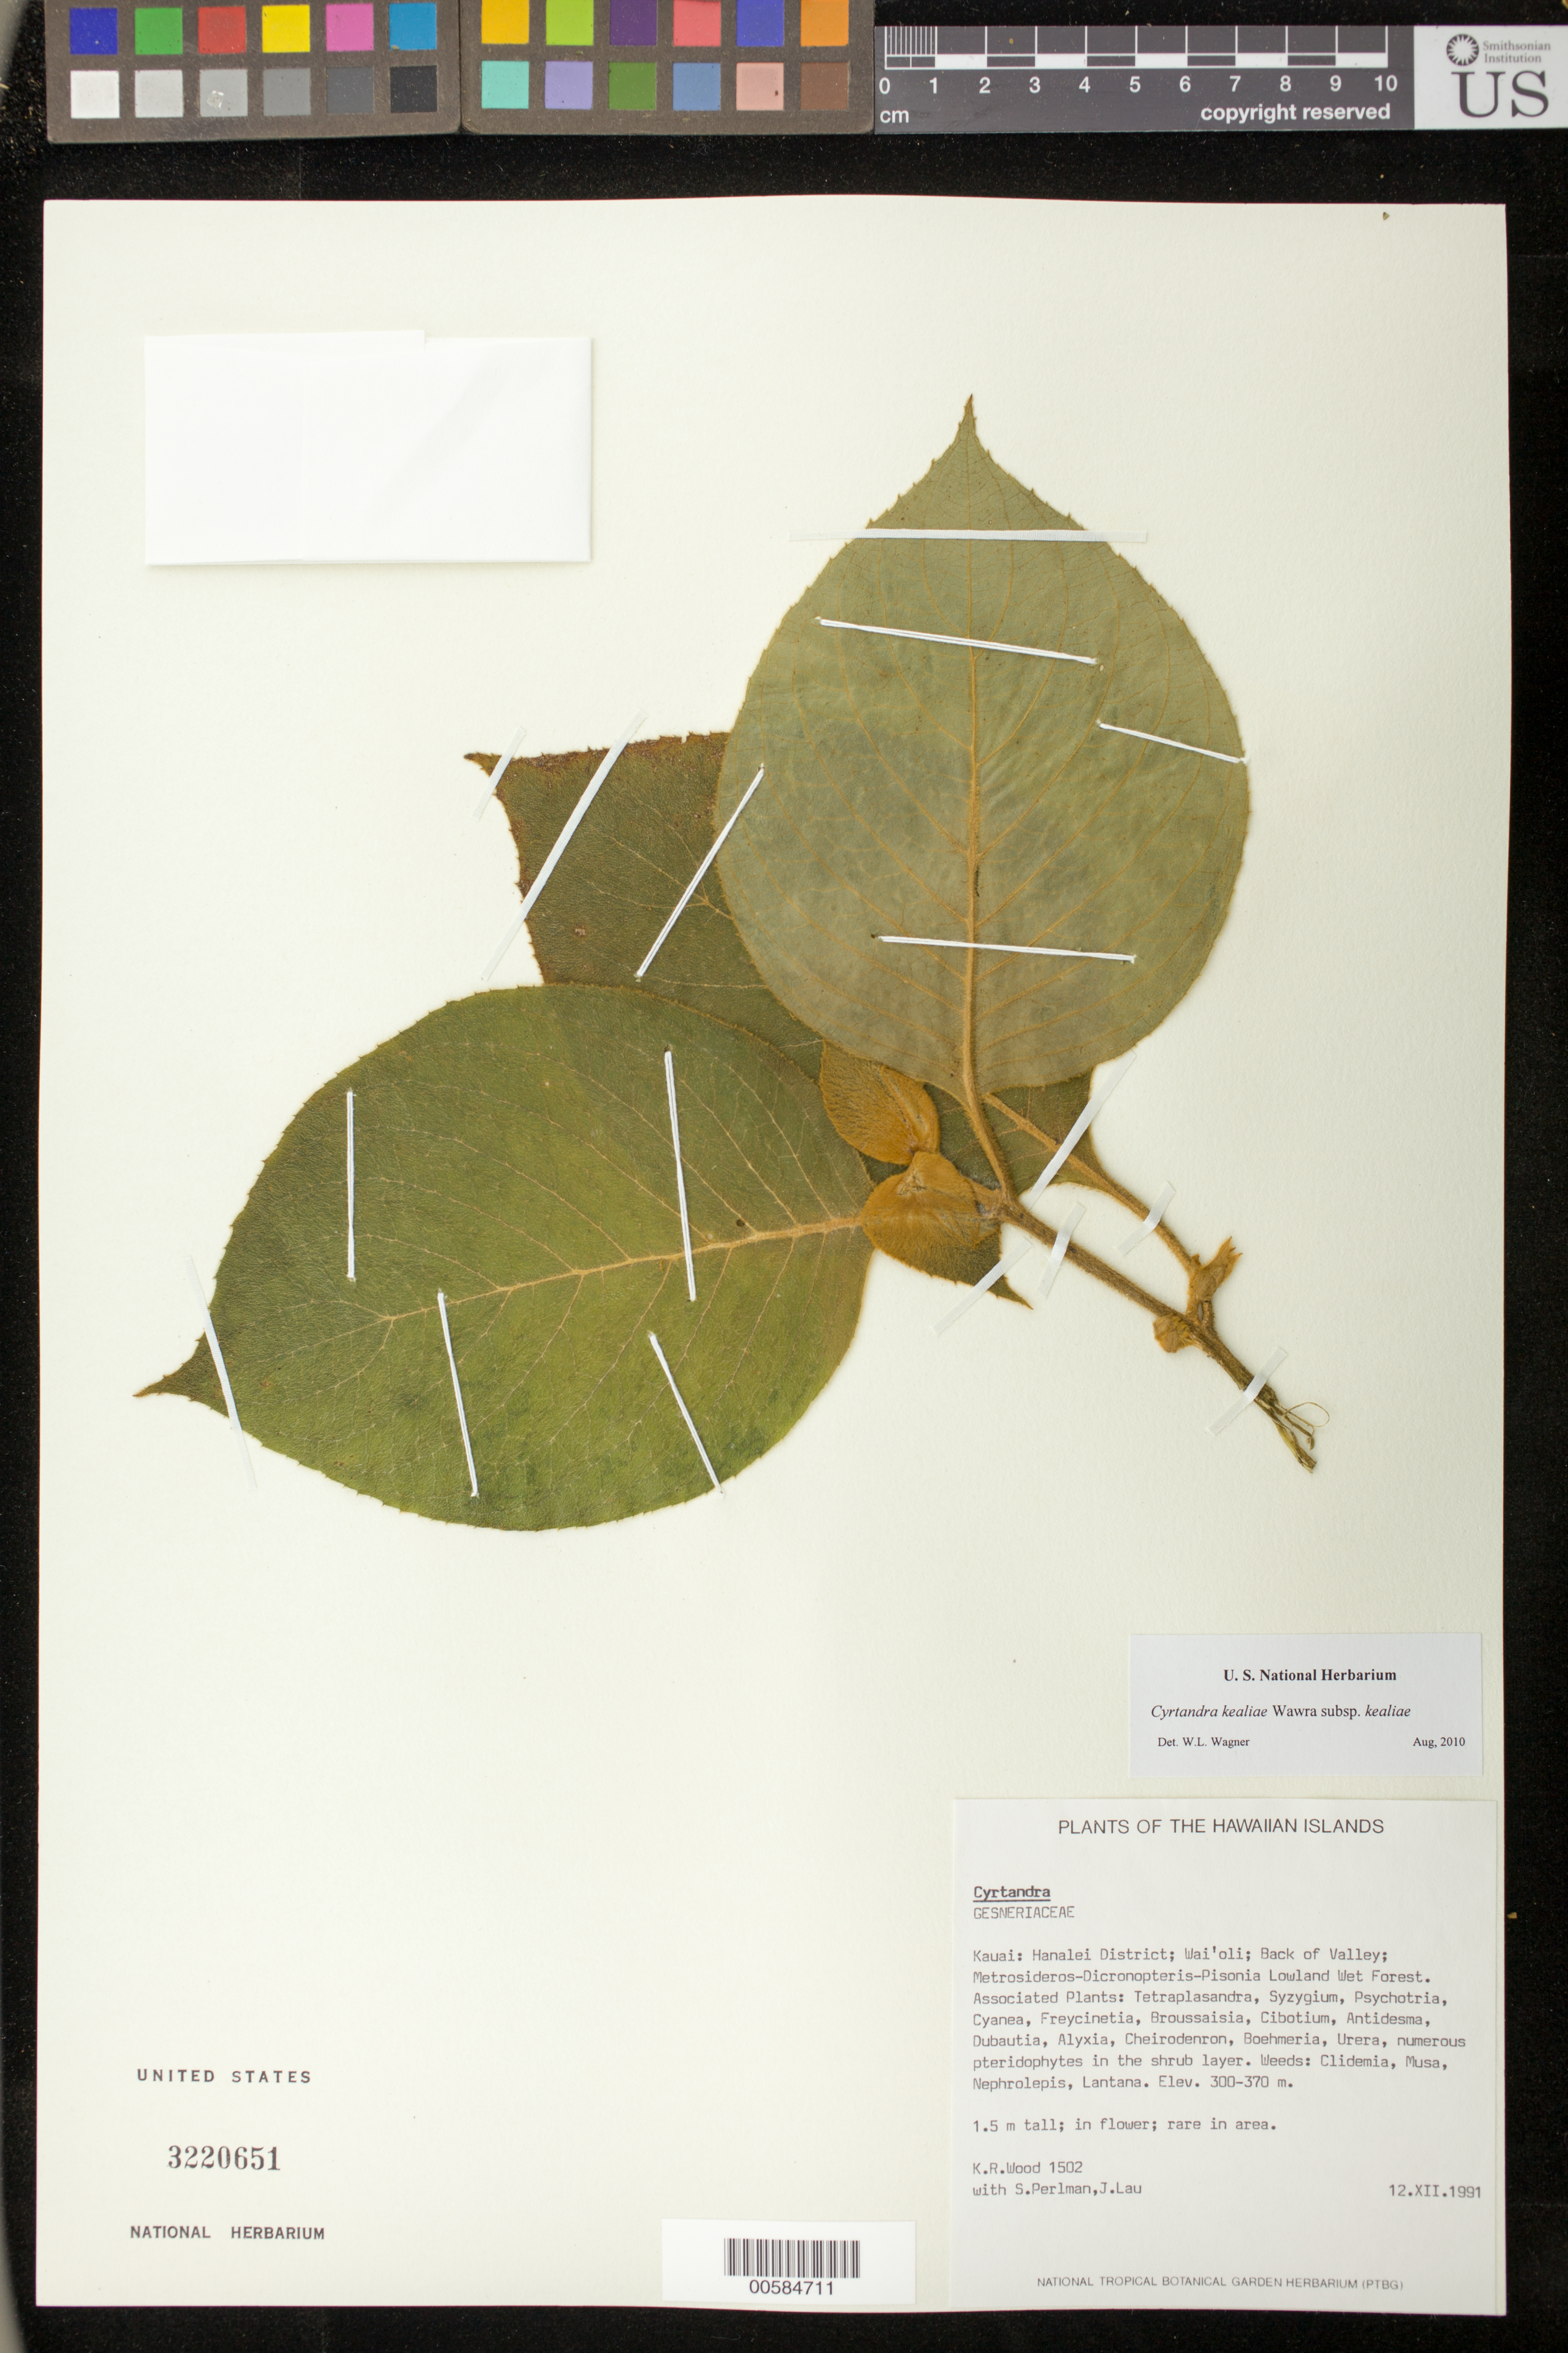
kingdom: Plantae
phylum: Tracheophyta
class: Magnoliopsida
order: Lamiales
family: Gesneriaceae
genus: Cyrtandra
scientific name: Cyrtandra kealiae subsp. kealiae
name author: Wawra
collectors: K. R. Wood, S. P. Perlman & J. Lau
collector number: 1502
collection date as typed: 12 Dec 1991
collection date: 1991-12-12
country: United States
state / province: Hawaii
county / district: Kauai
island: Kaua'i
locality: Hanalei Dist; Wai'oli; Back of Valley.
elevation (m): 300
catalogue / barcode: US 3220651